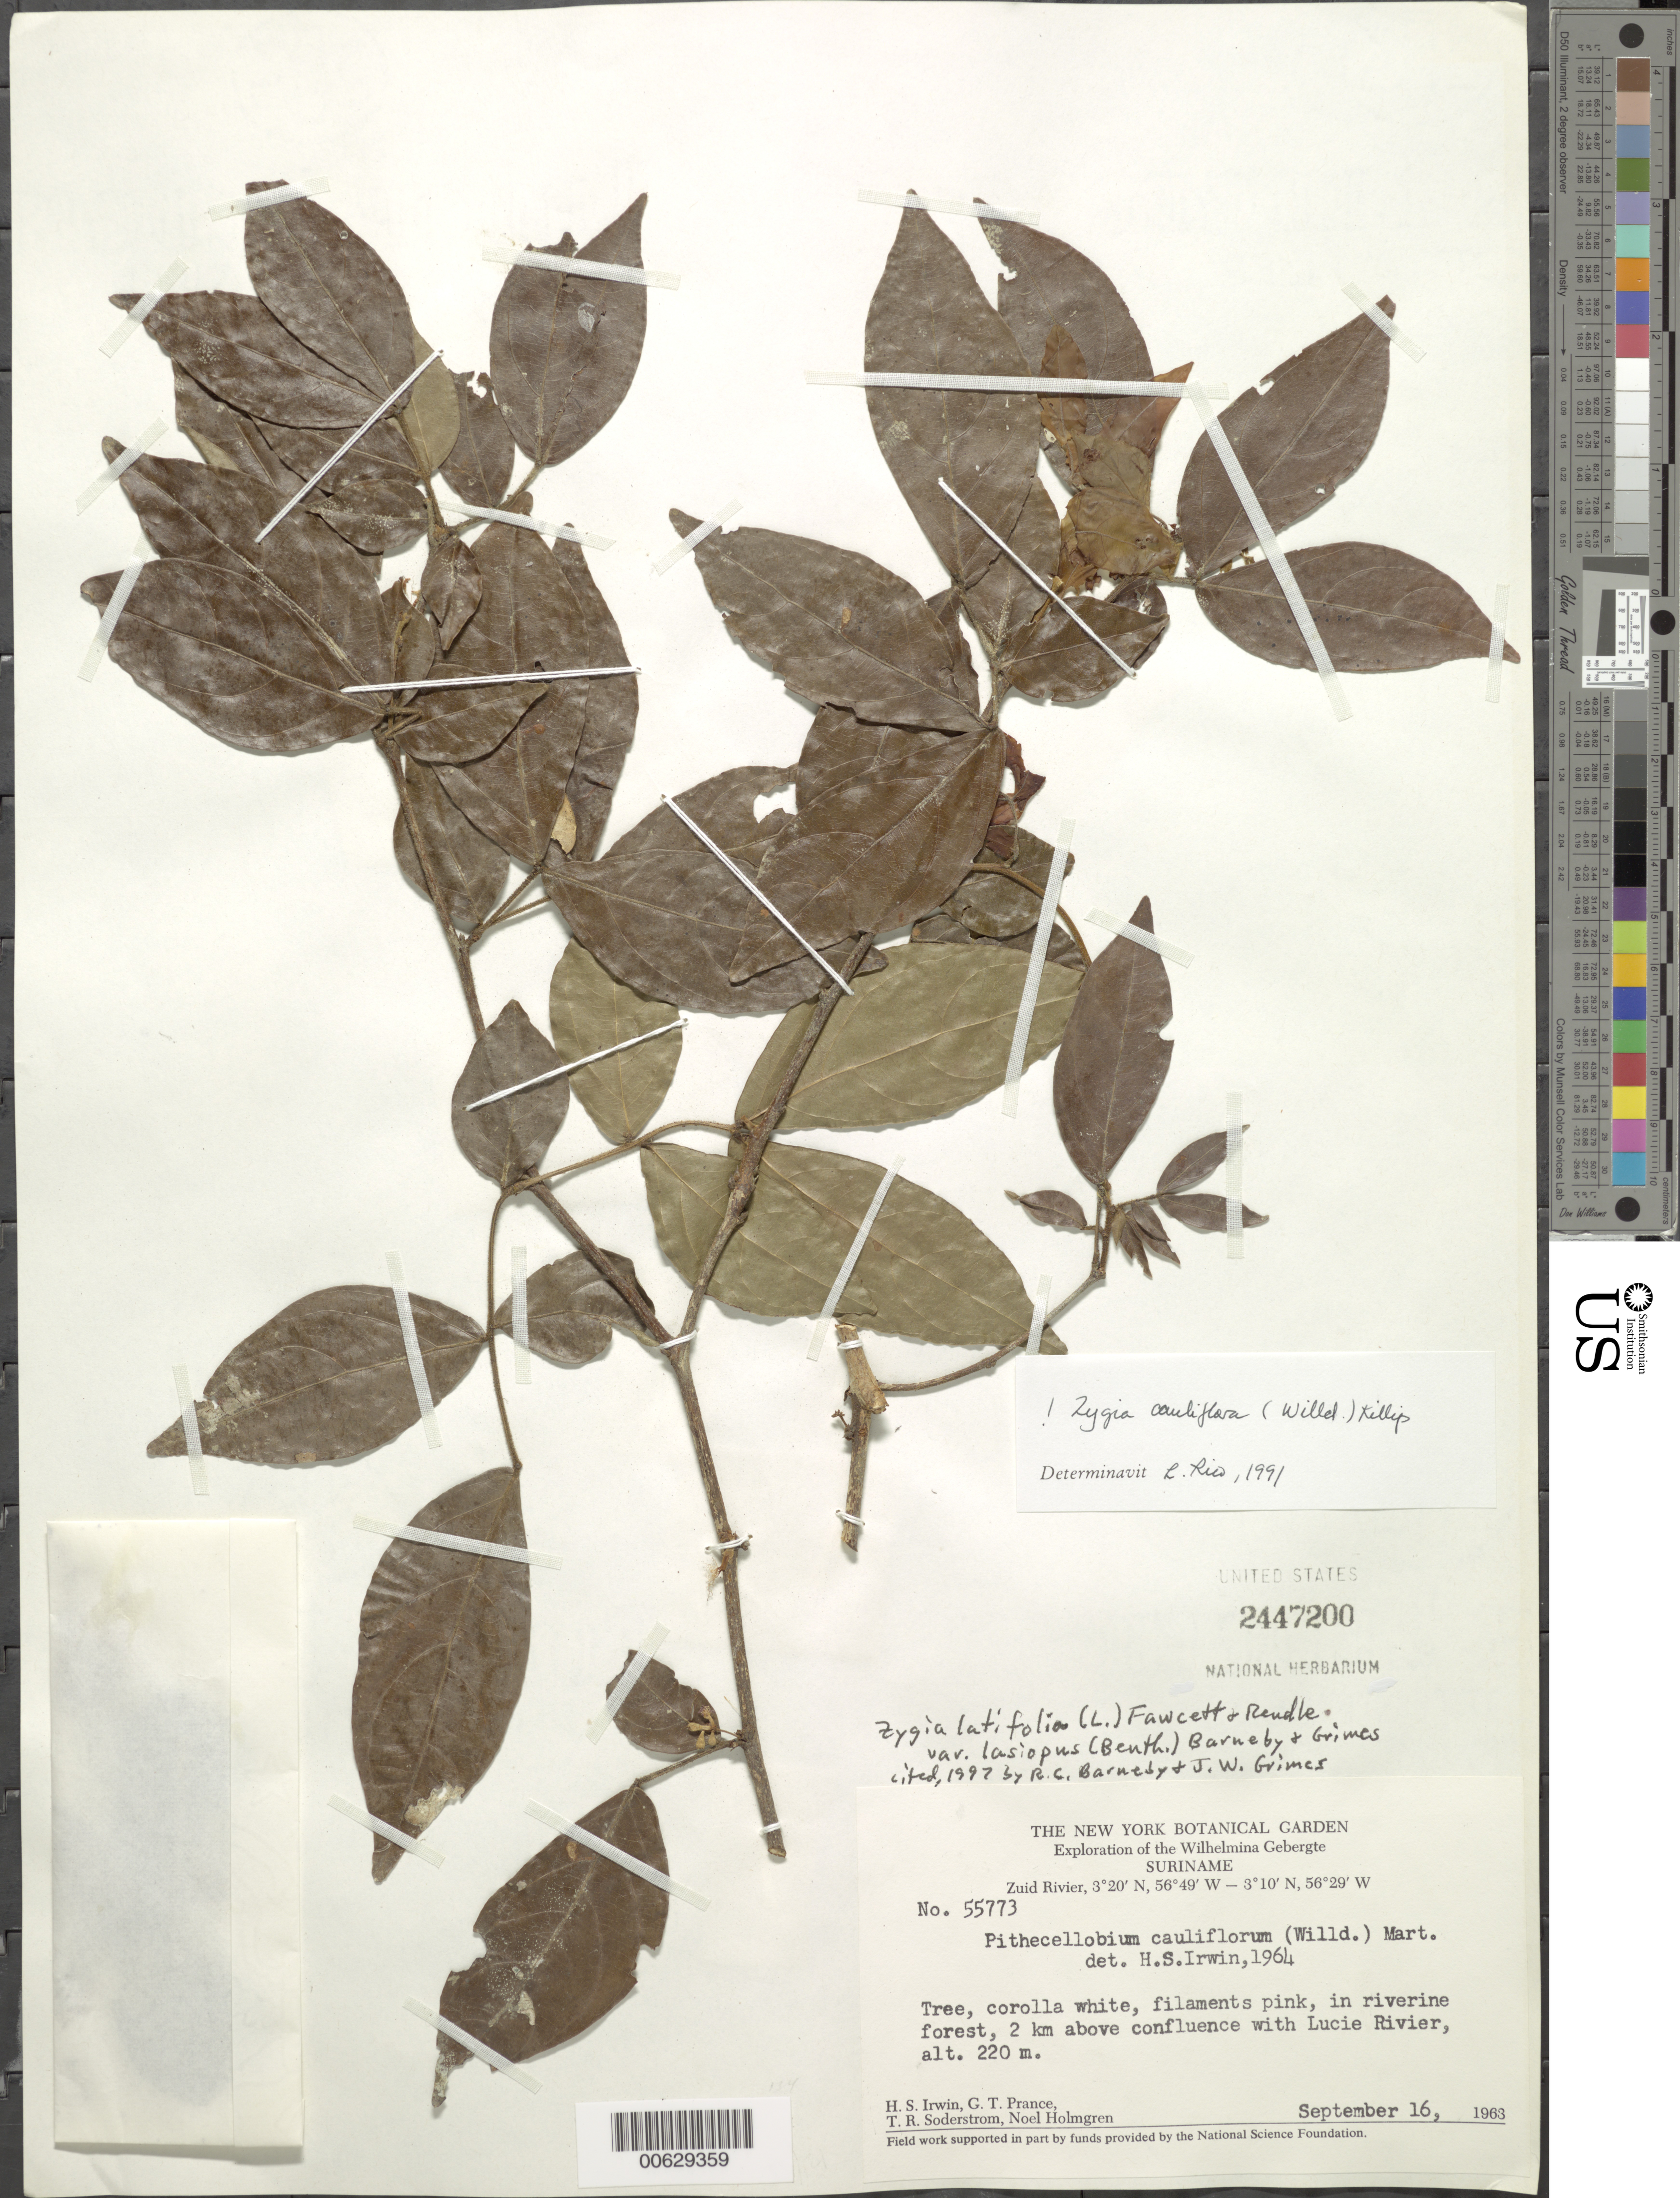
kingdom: Plantae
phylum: Tracheophyta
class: Magnoliopsida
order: Fabales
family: Fabaceae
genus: Zygia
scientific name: Zygia latifolia var. lasiopus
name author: (Benth.) Barneby & J.W. Grimes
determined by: Barneby, R. C.; Grimes, J. W.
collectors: H. Irwin, G. T. Prance, T. R. Soderstrom & N. H. Holmgren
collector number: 55773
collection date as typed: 16-Sep-63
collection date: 1963-09-16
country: Suriname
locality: Zuid River, 2 km above confluence with Lucie R., Wilhelmina Gebergte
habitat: Riverine forest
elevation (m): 220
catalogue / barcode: US 2447200